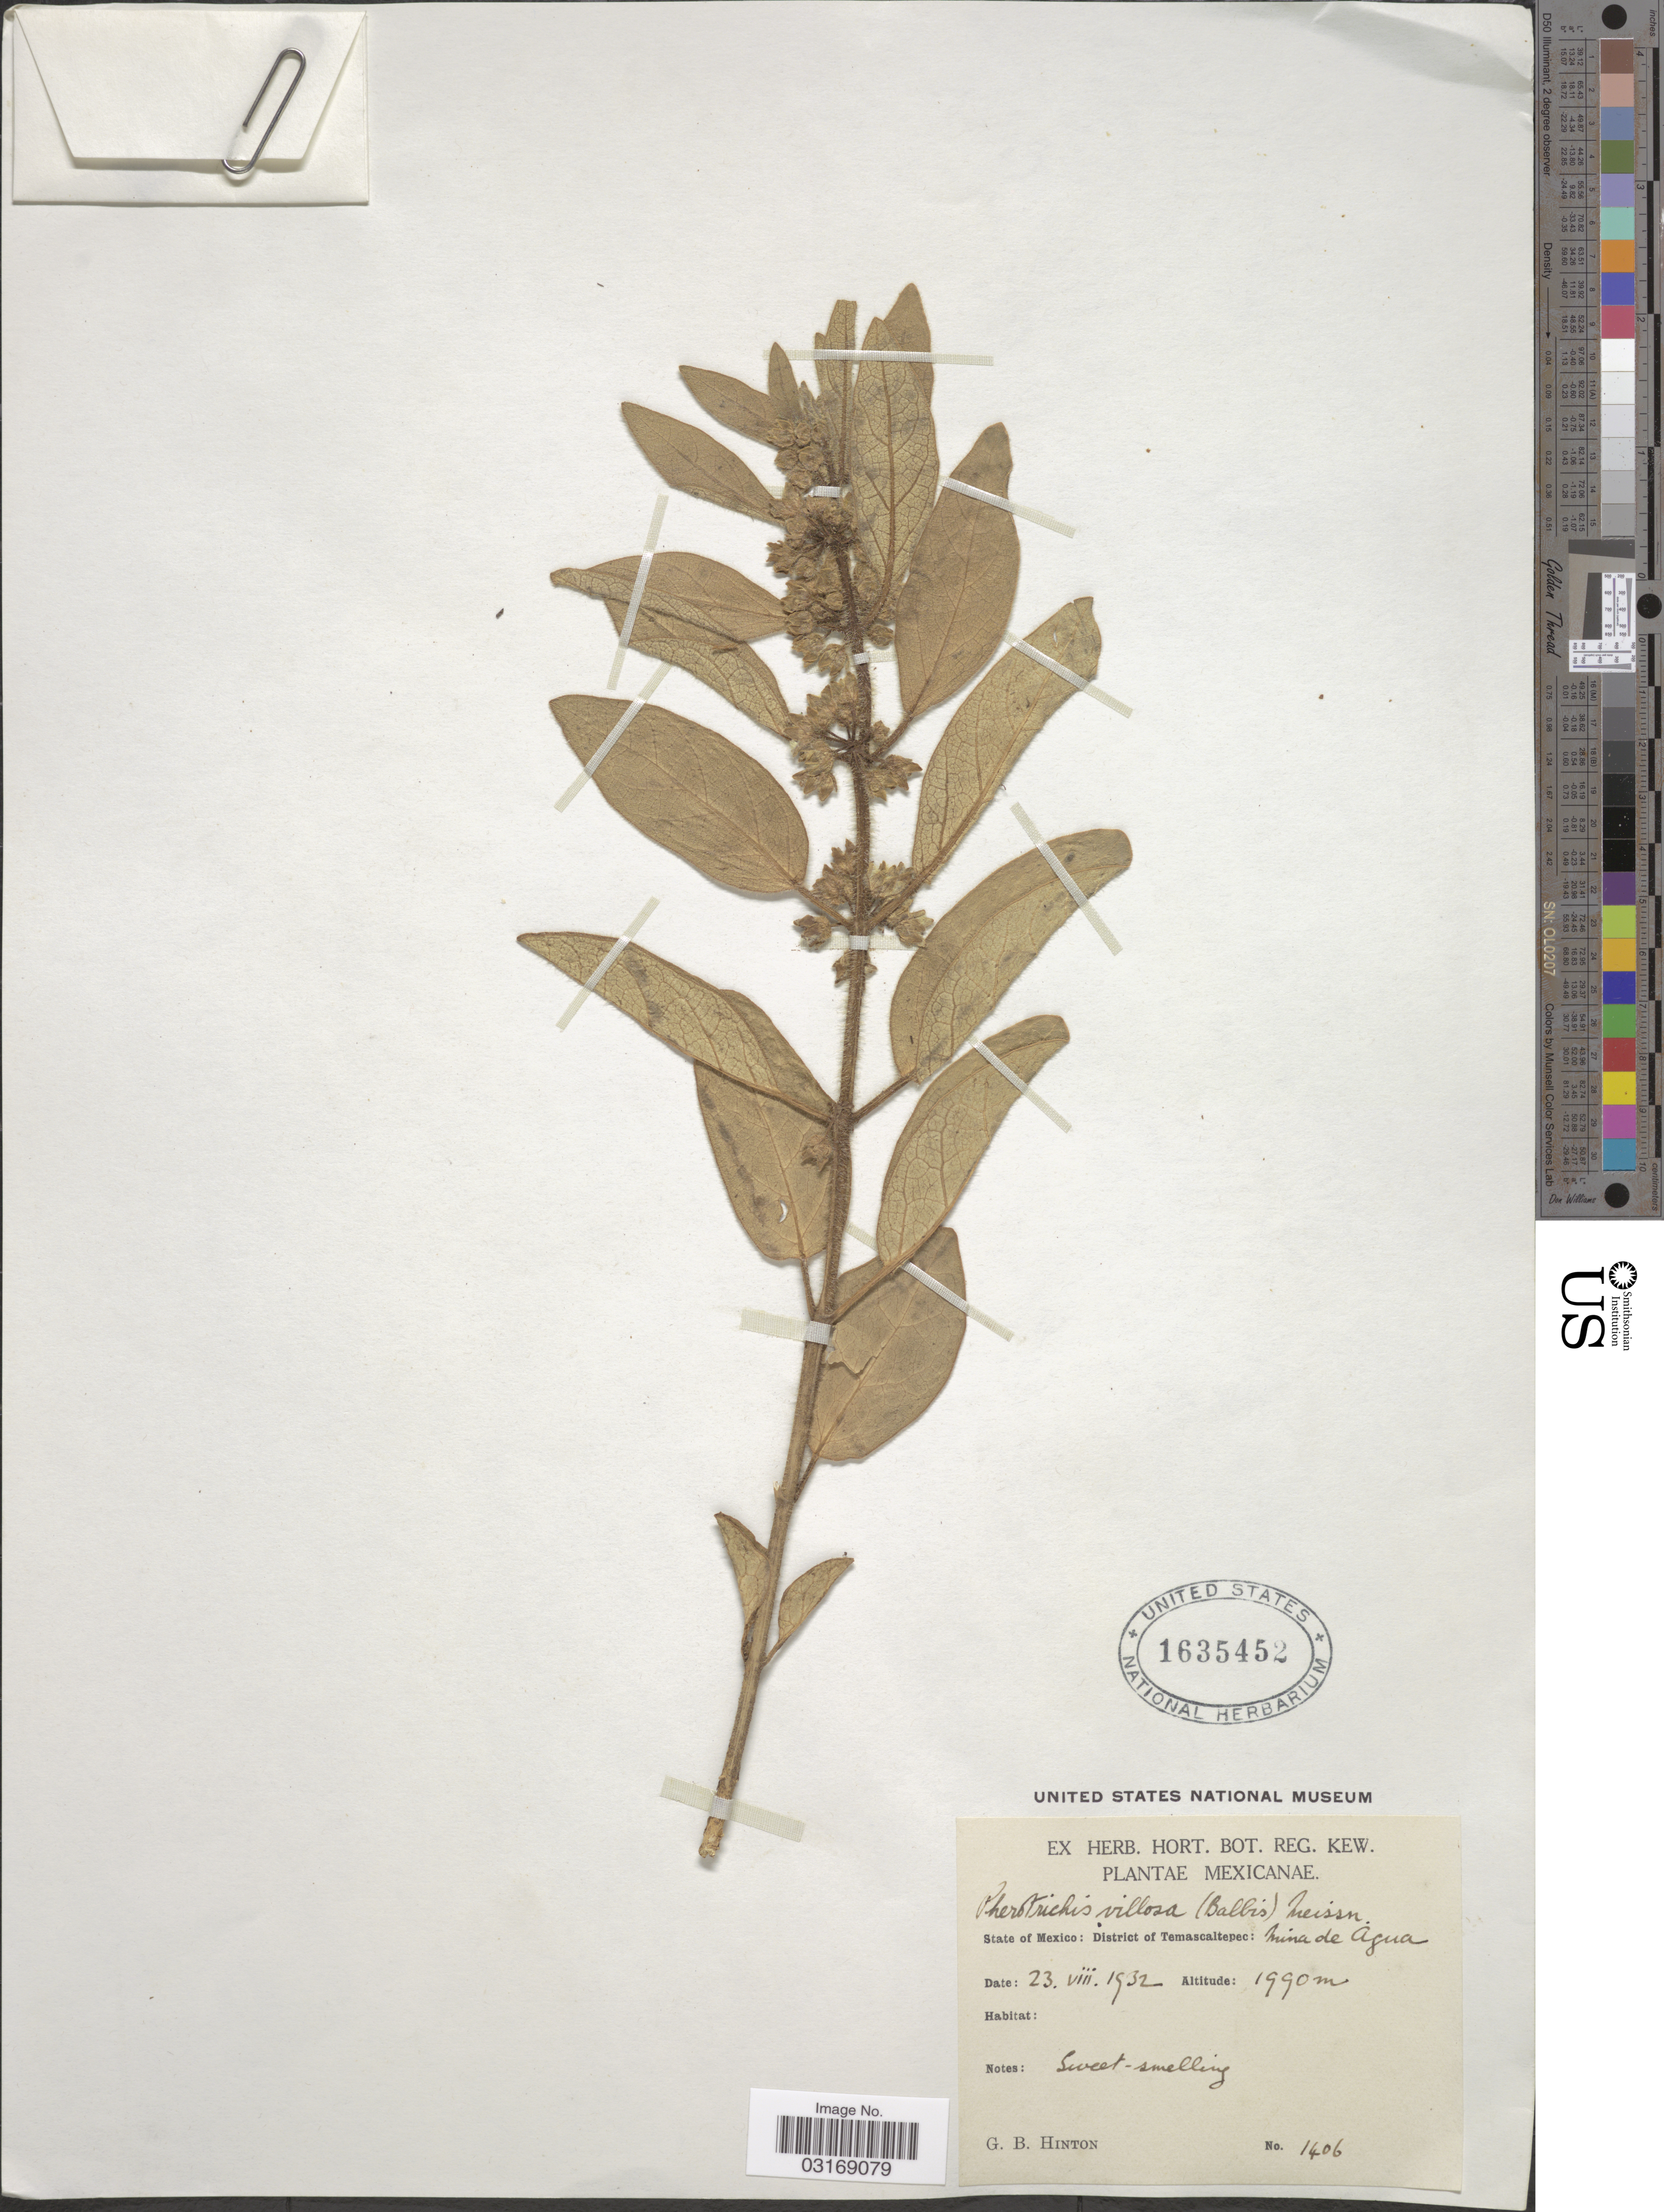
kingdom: Plantae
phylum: Tracheophyta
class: Magnoliopsida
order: Gentianales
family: Apocynaceae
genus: Pherotrichis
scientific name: Pherotrichis villosa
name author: (Schult.) Meisn.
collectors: G. B. Hinton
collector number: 1406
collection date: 1932-08-23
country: Mexico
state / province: México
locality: District of Temascaltepec: Mina de Agua.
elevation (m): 1990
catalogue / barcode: US 1635452